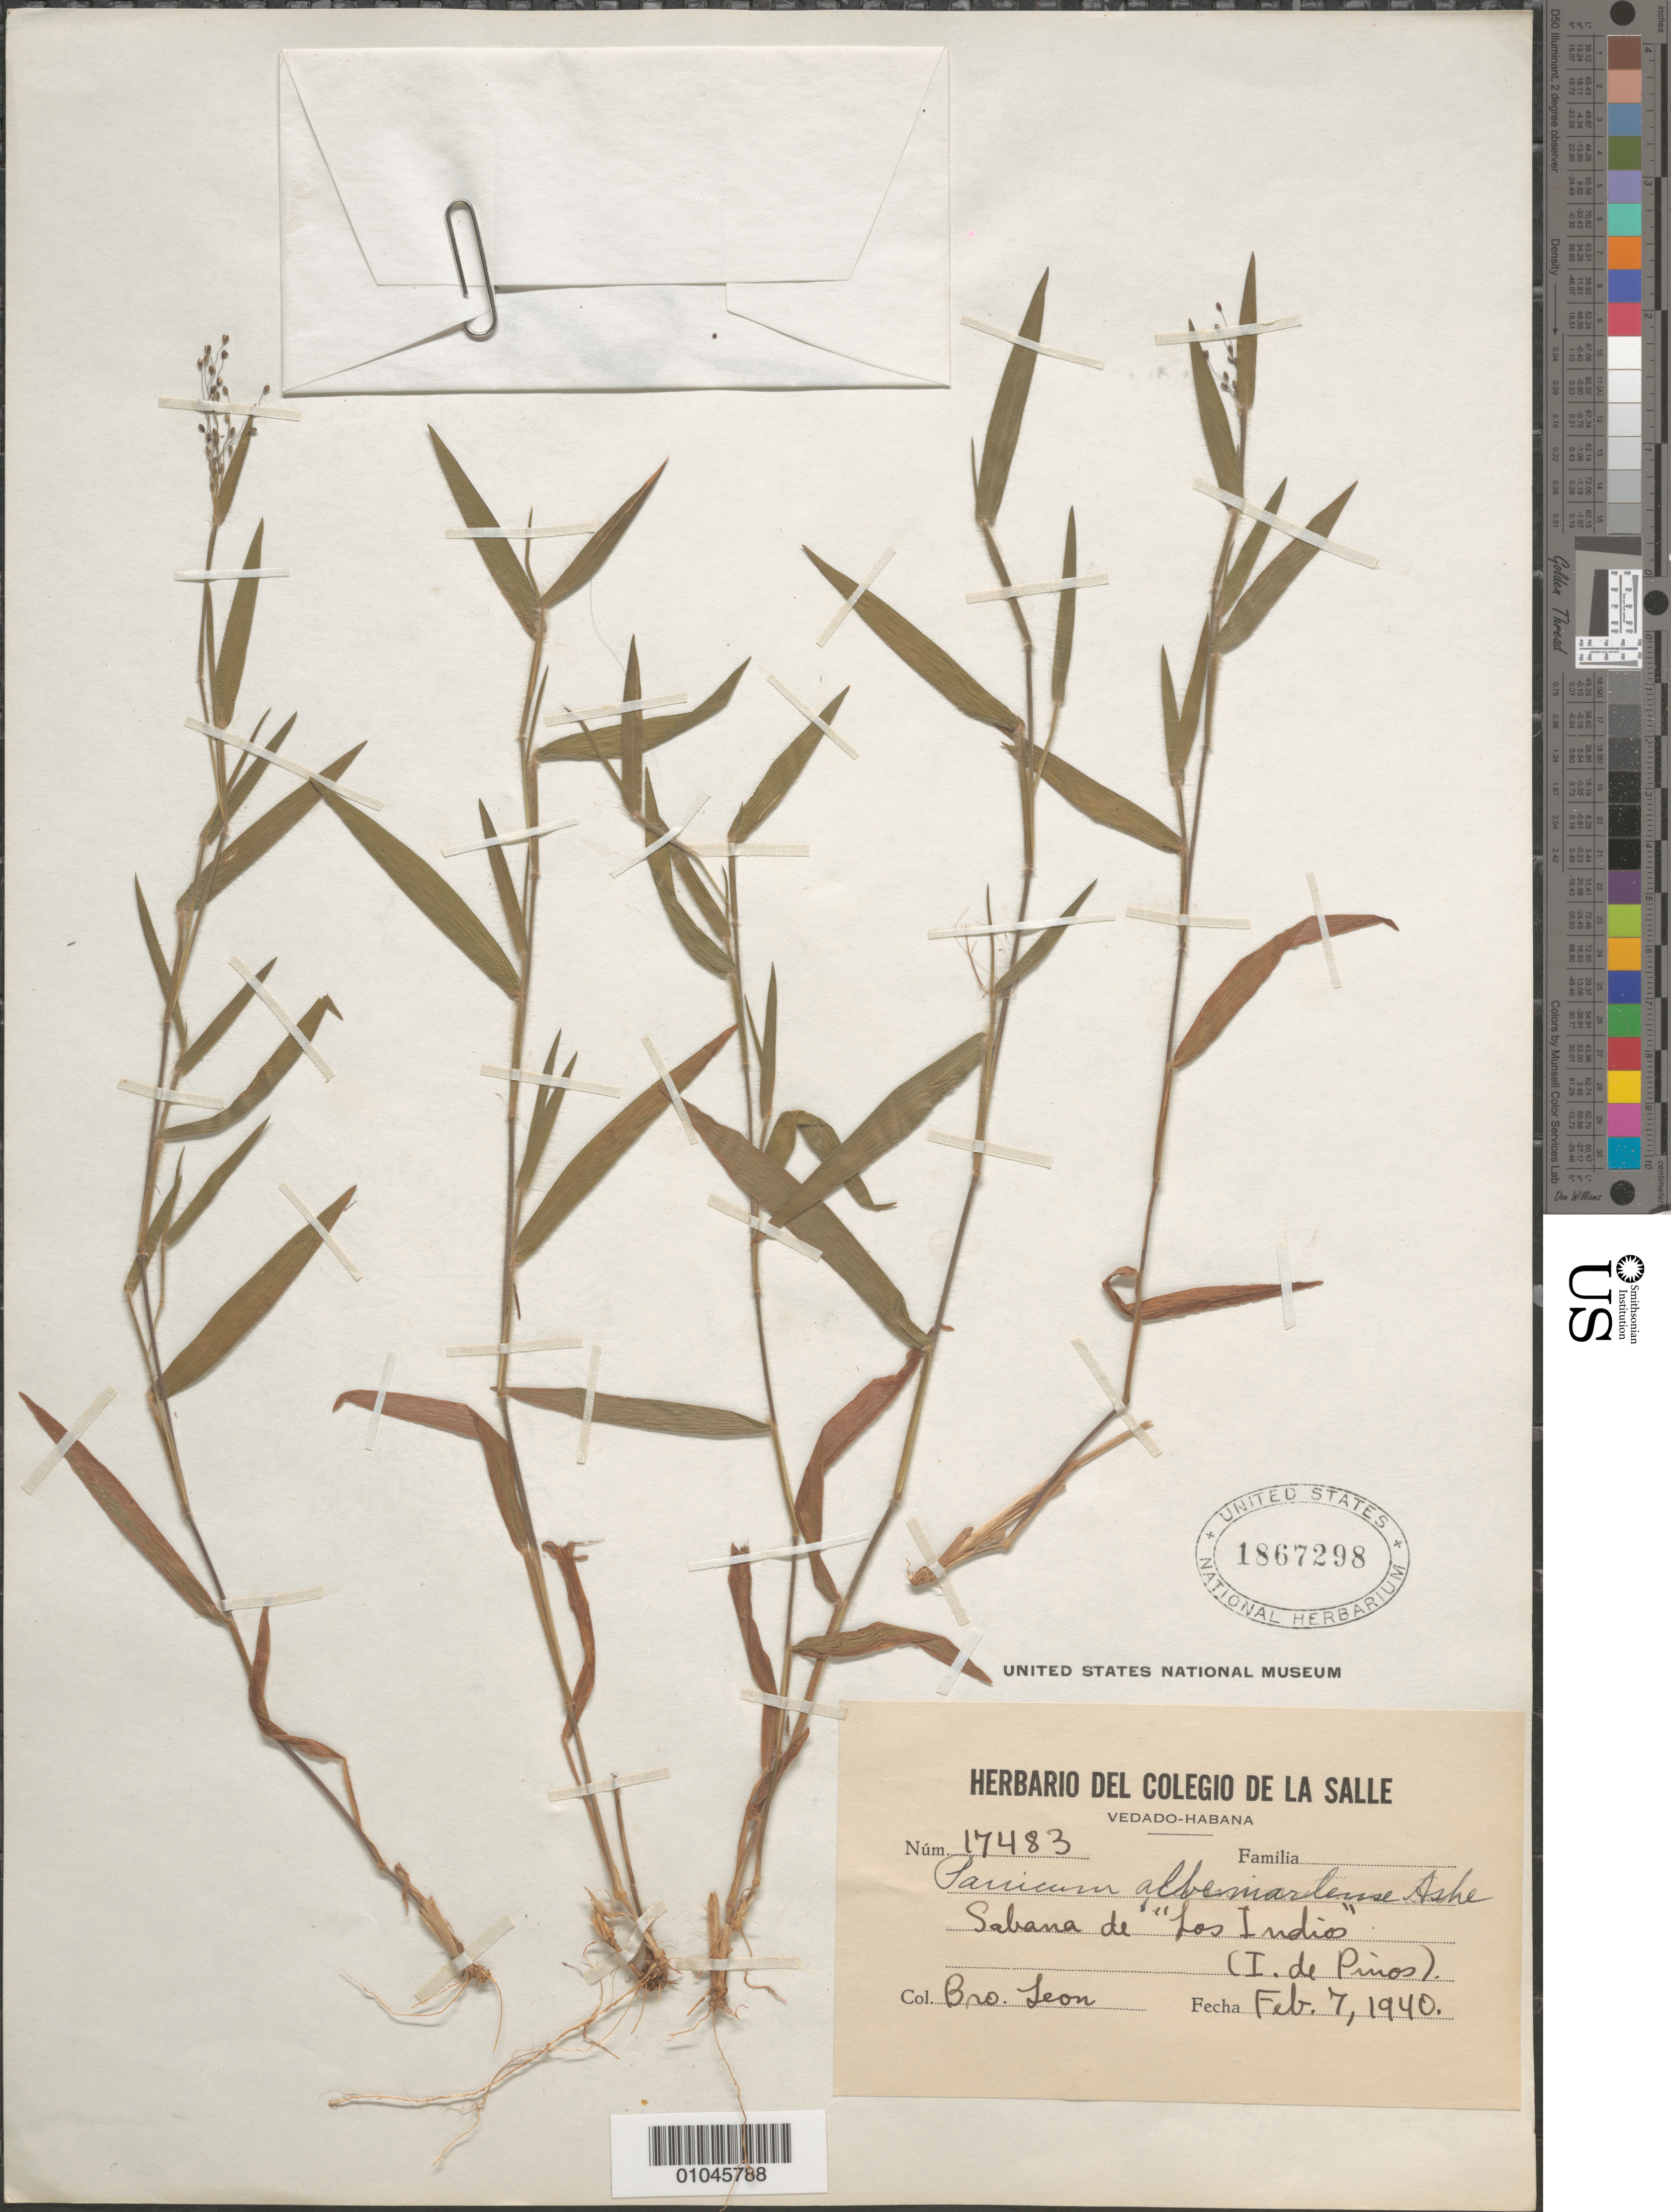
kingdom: Plantae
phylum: Tracheophyta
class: Liliopsida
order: Poales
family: Poaceae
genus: Panicum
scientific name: Panicum albemarlense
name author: Ashe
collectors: Bro. León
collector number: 17483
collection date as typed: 07 Feb 1940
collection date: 1940-02-07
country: Cuba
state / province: La Habana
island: Cuba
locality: Sabana de "los indeos" Isle de Pinos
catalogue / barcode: US 1867298